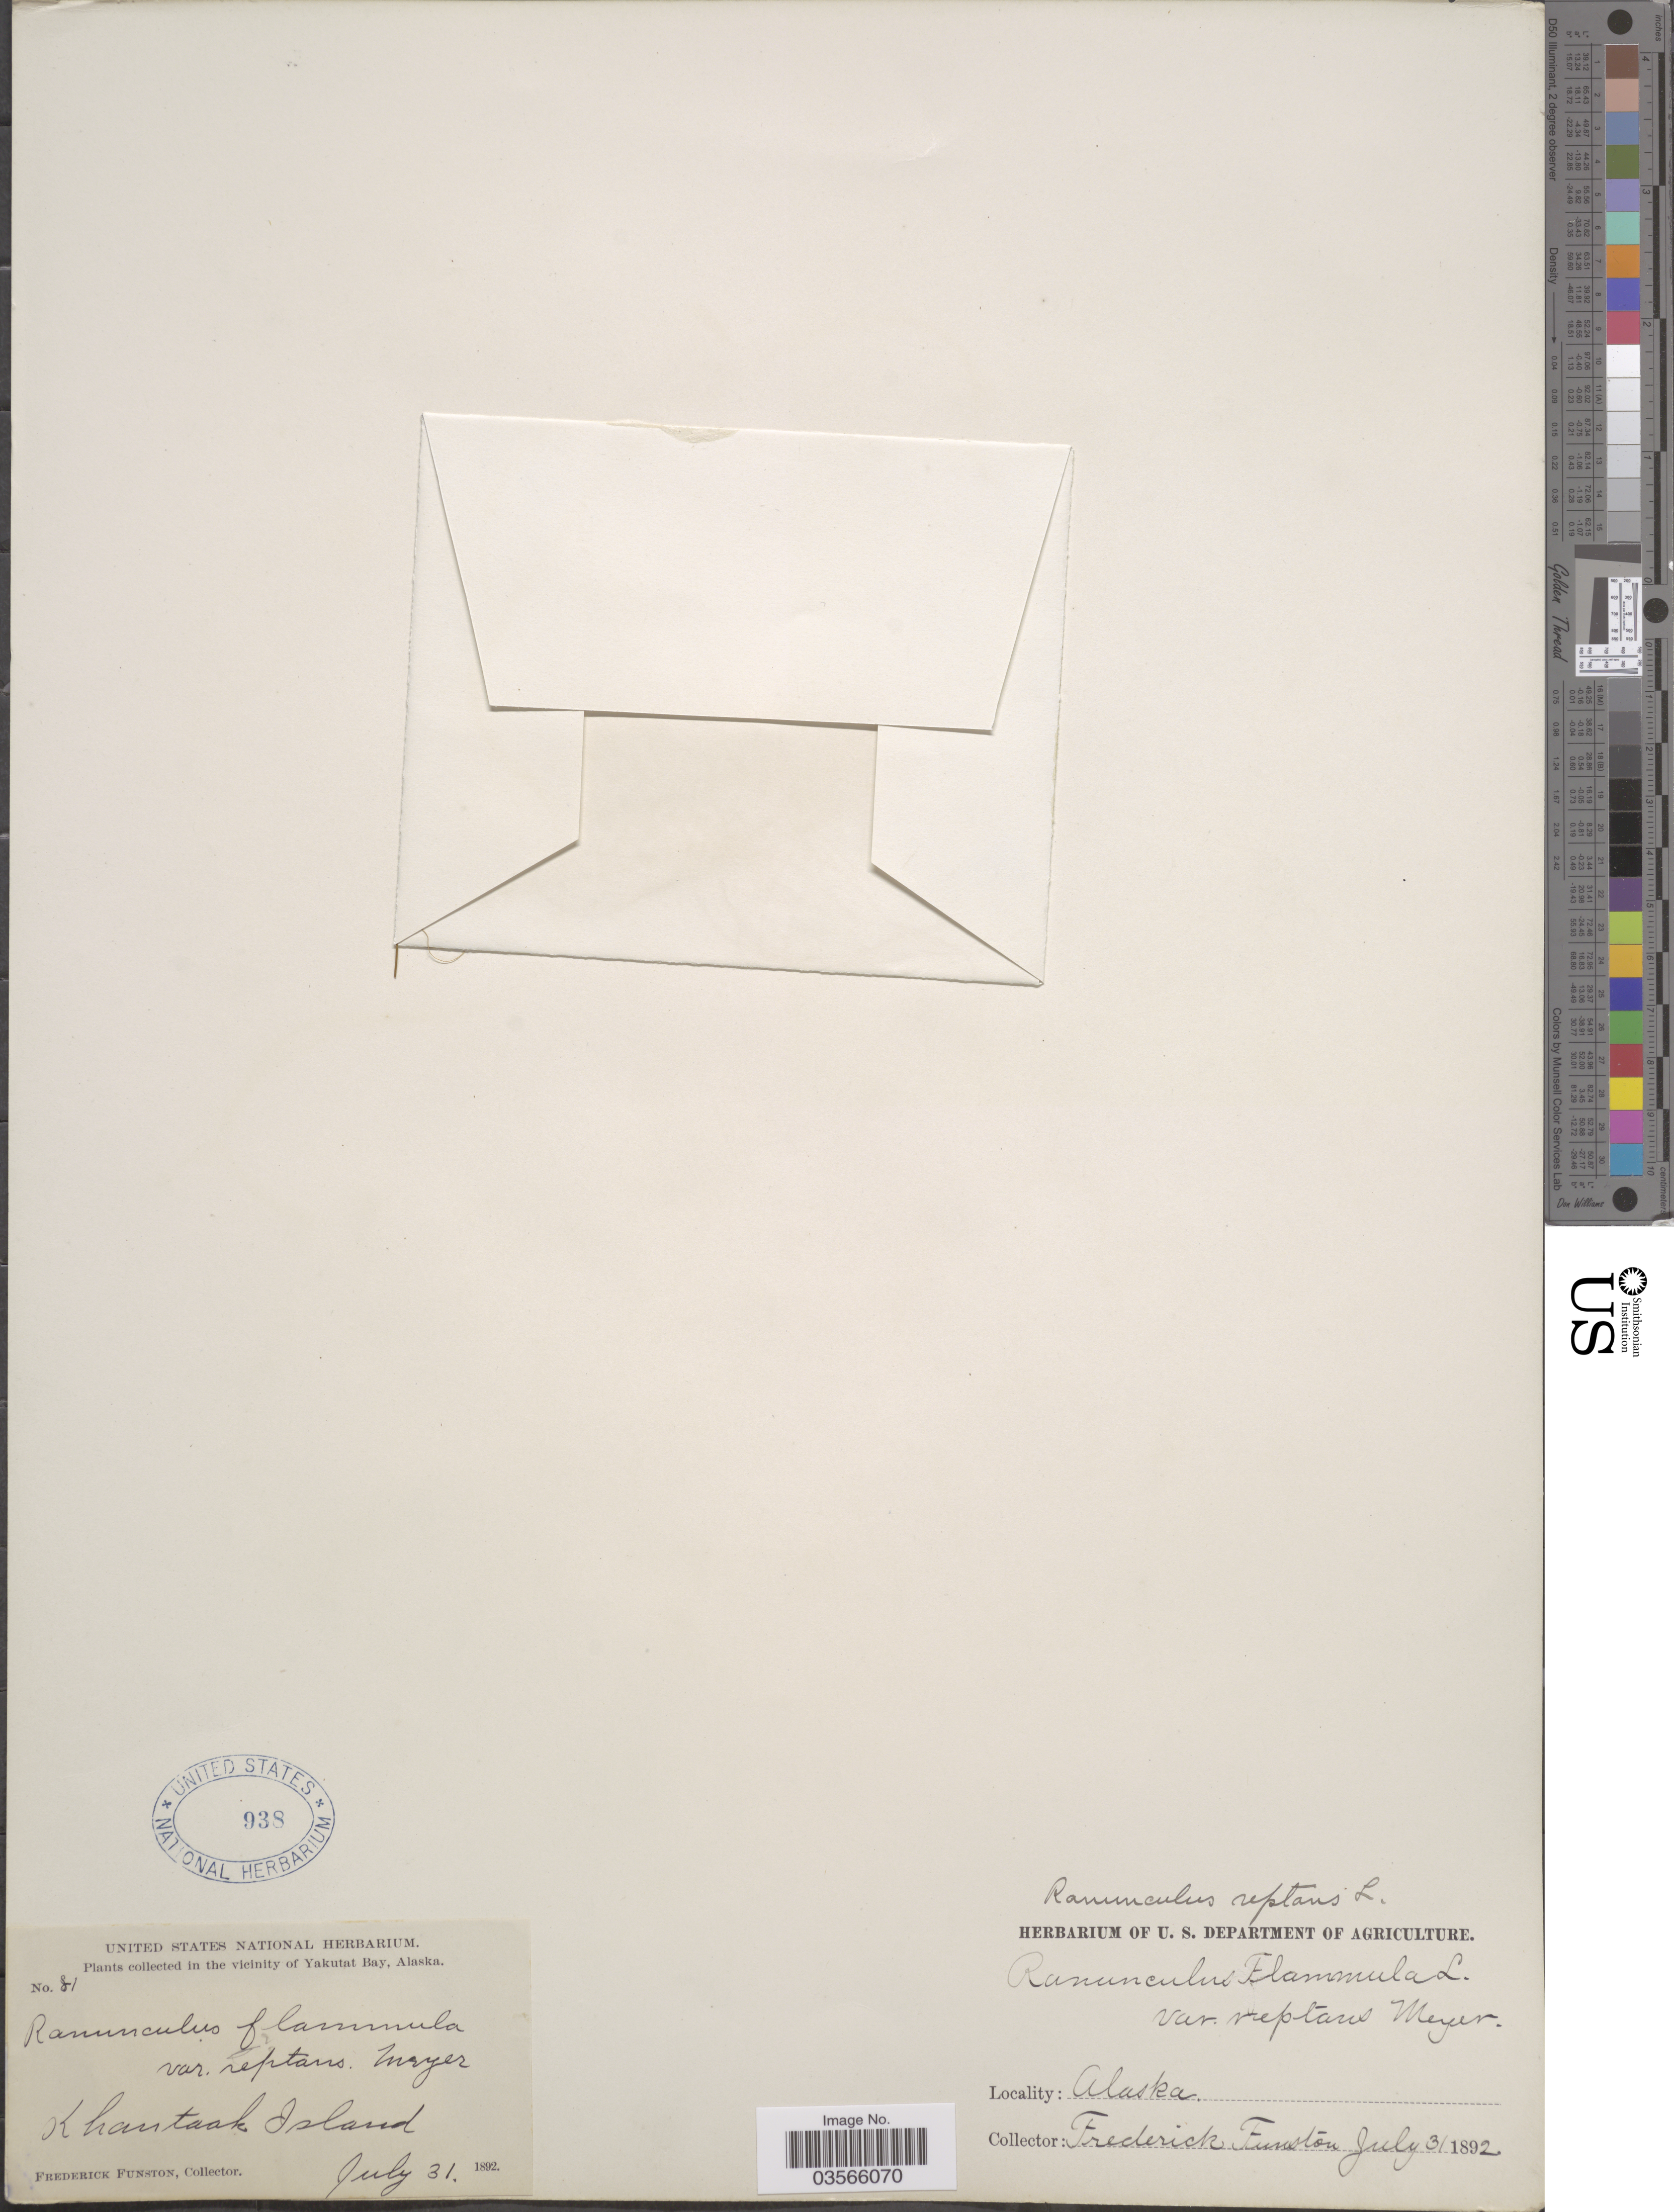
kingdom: Plantae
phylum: Tracheophyta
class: Magnoliopsida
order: Ranunculales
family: Ranunculaceae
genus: Ranunculus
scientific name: Ranunculus flammula var. filiformis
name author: (Michx.) Hook.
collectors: F. Funston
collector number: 81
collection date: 1892-07-31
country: United States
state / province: Alaska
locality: Vicinity of Yakutat Bay. Khantaak Island.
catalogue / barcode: US 938